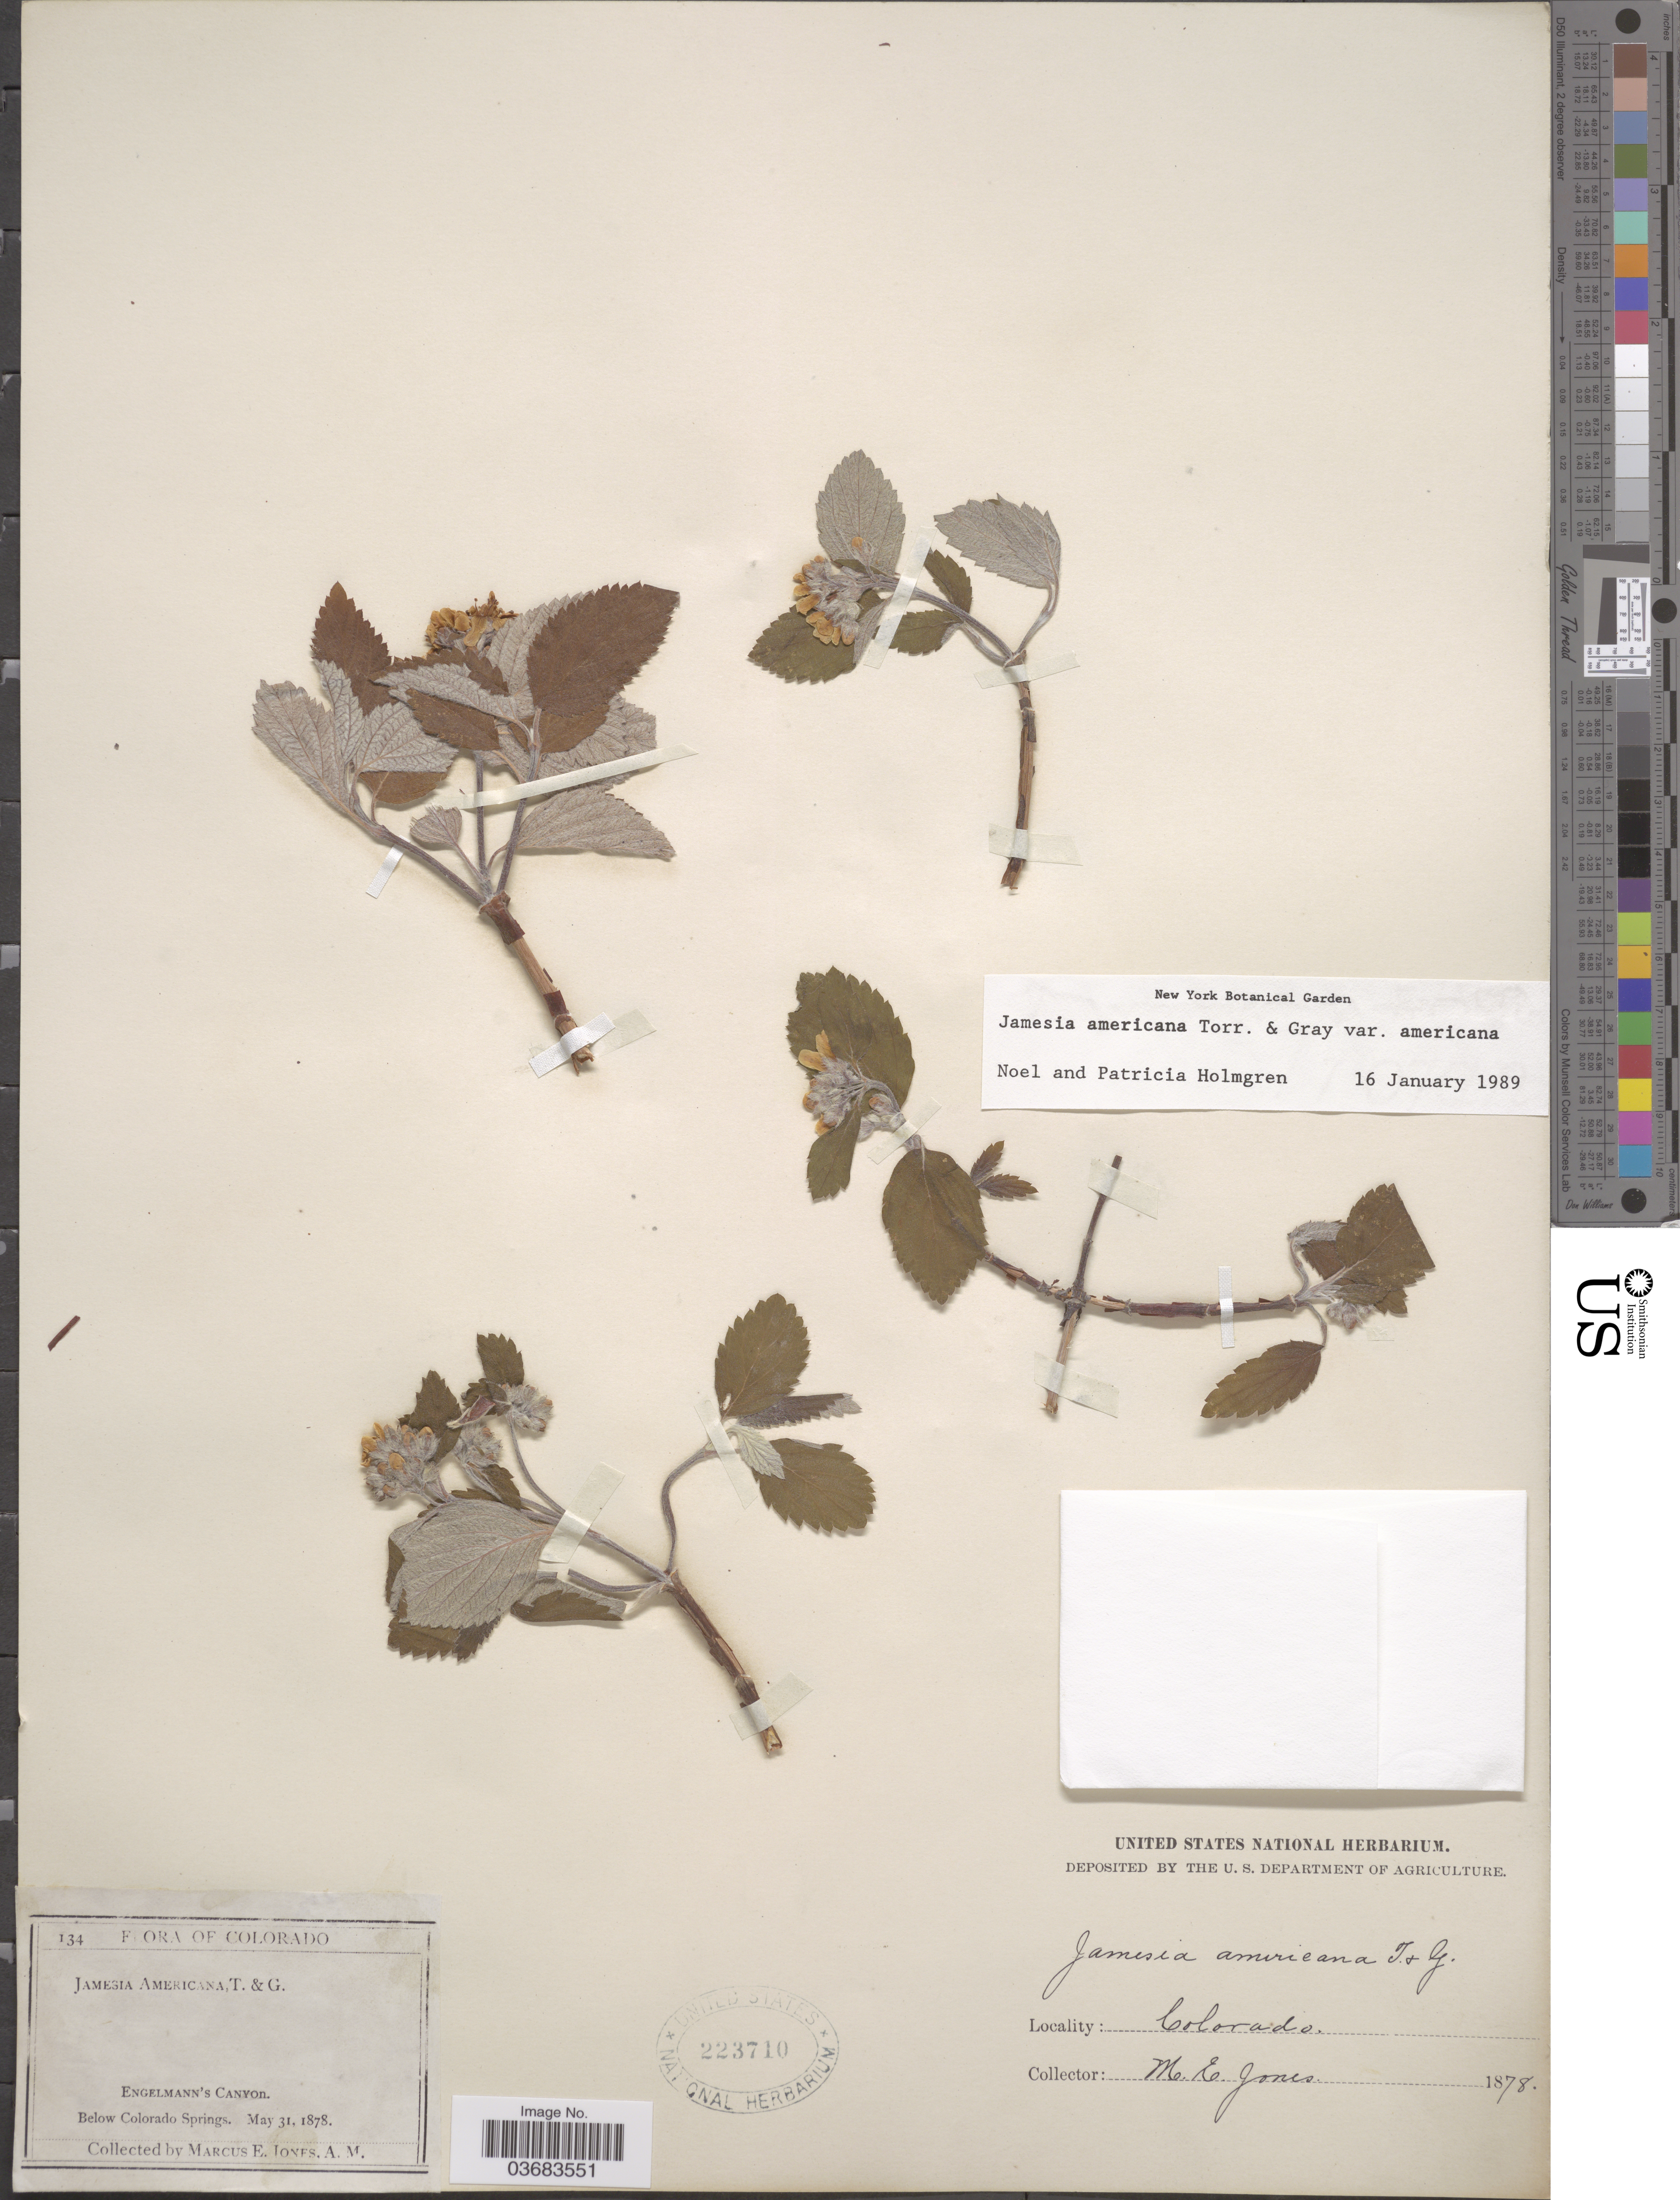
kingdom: Plantae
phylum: Tracheophyta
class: Magnoliopsida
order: Cornales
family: Hydrangeaceae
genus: Edwinia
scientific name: Edwinia americana var. americana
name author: (Torr. & A. Gray) A. Heller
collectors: M. E. Jones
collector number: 134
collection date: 1878-05-31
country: United States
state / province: Colorado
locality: Engelmann's Canyon. Below Colorado Springs.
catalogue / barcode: US 223710